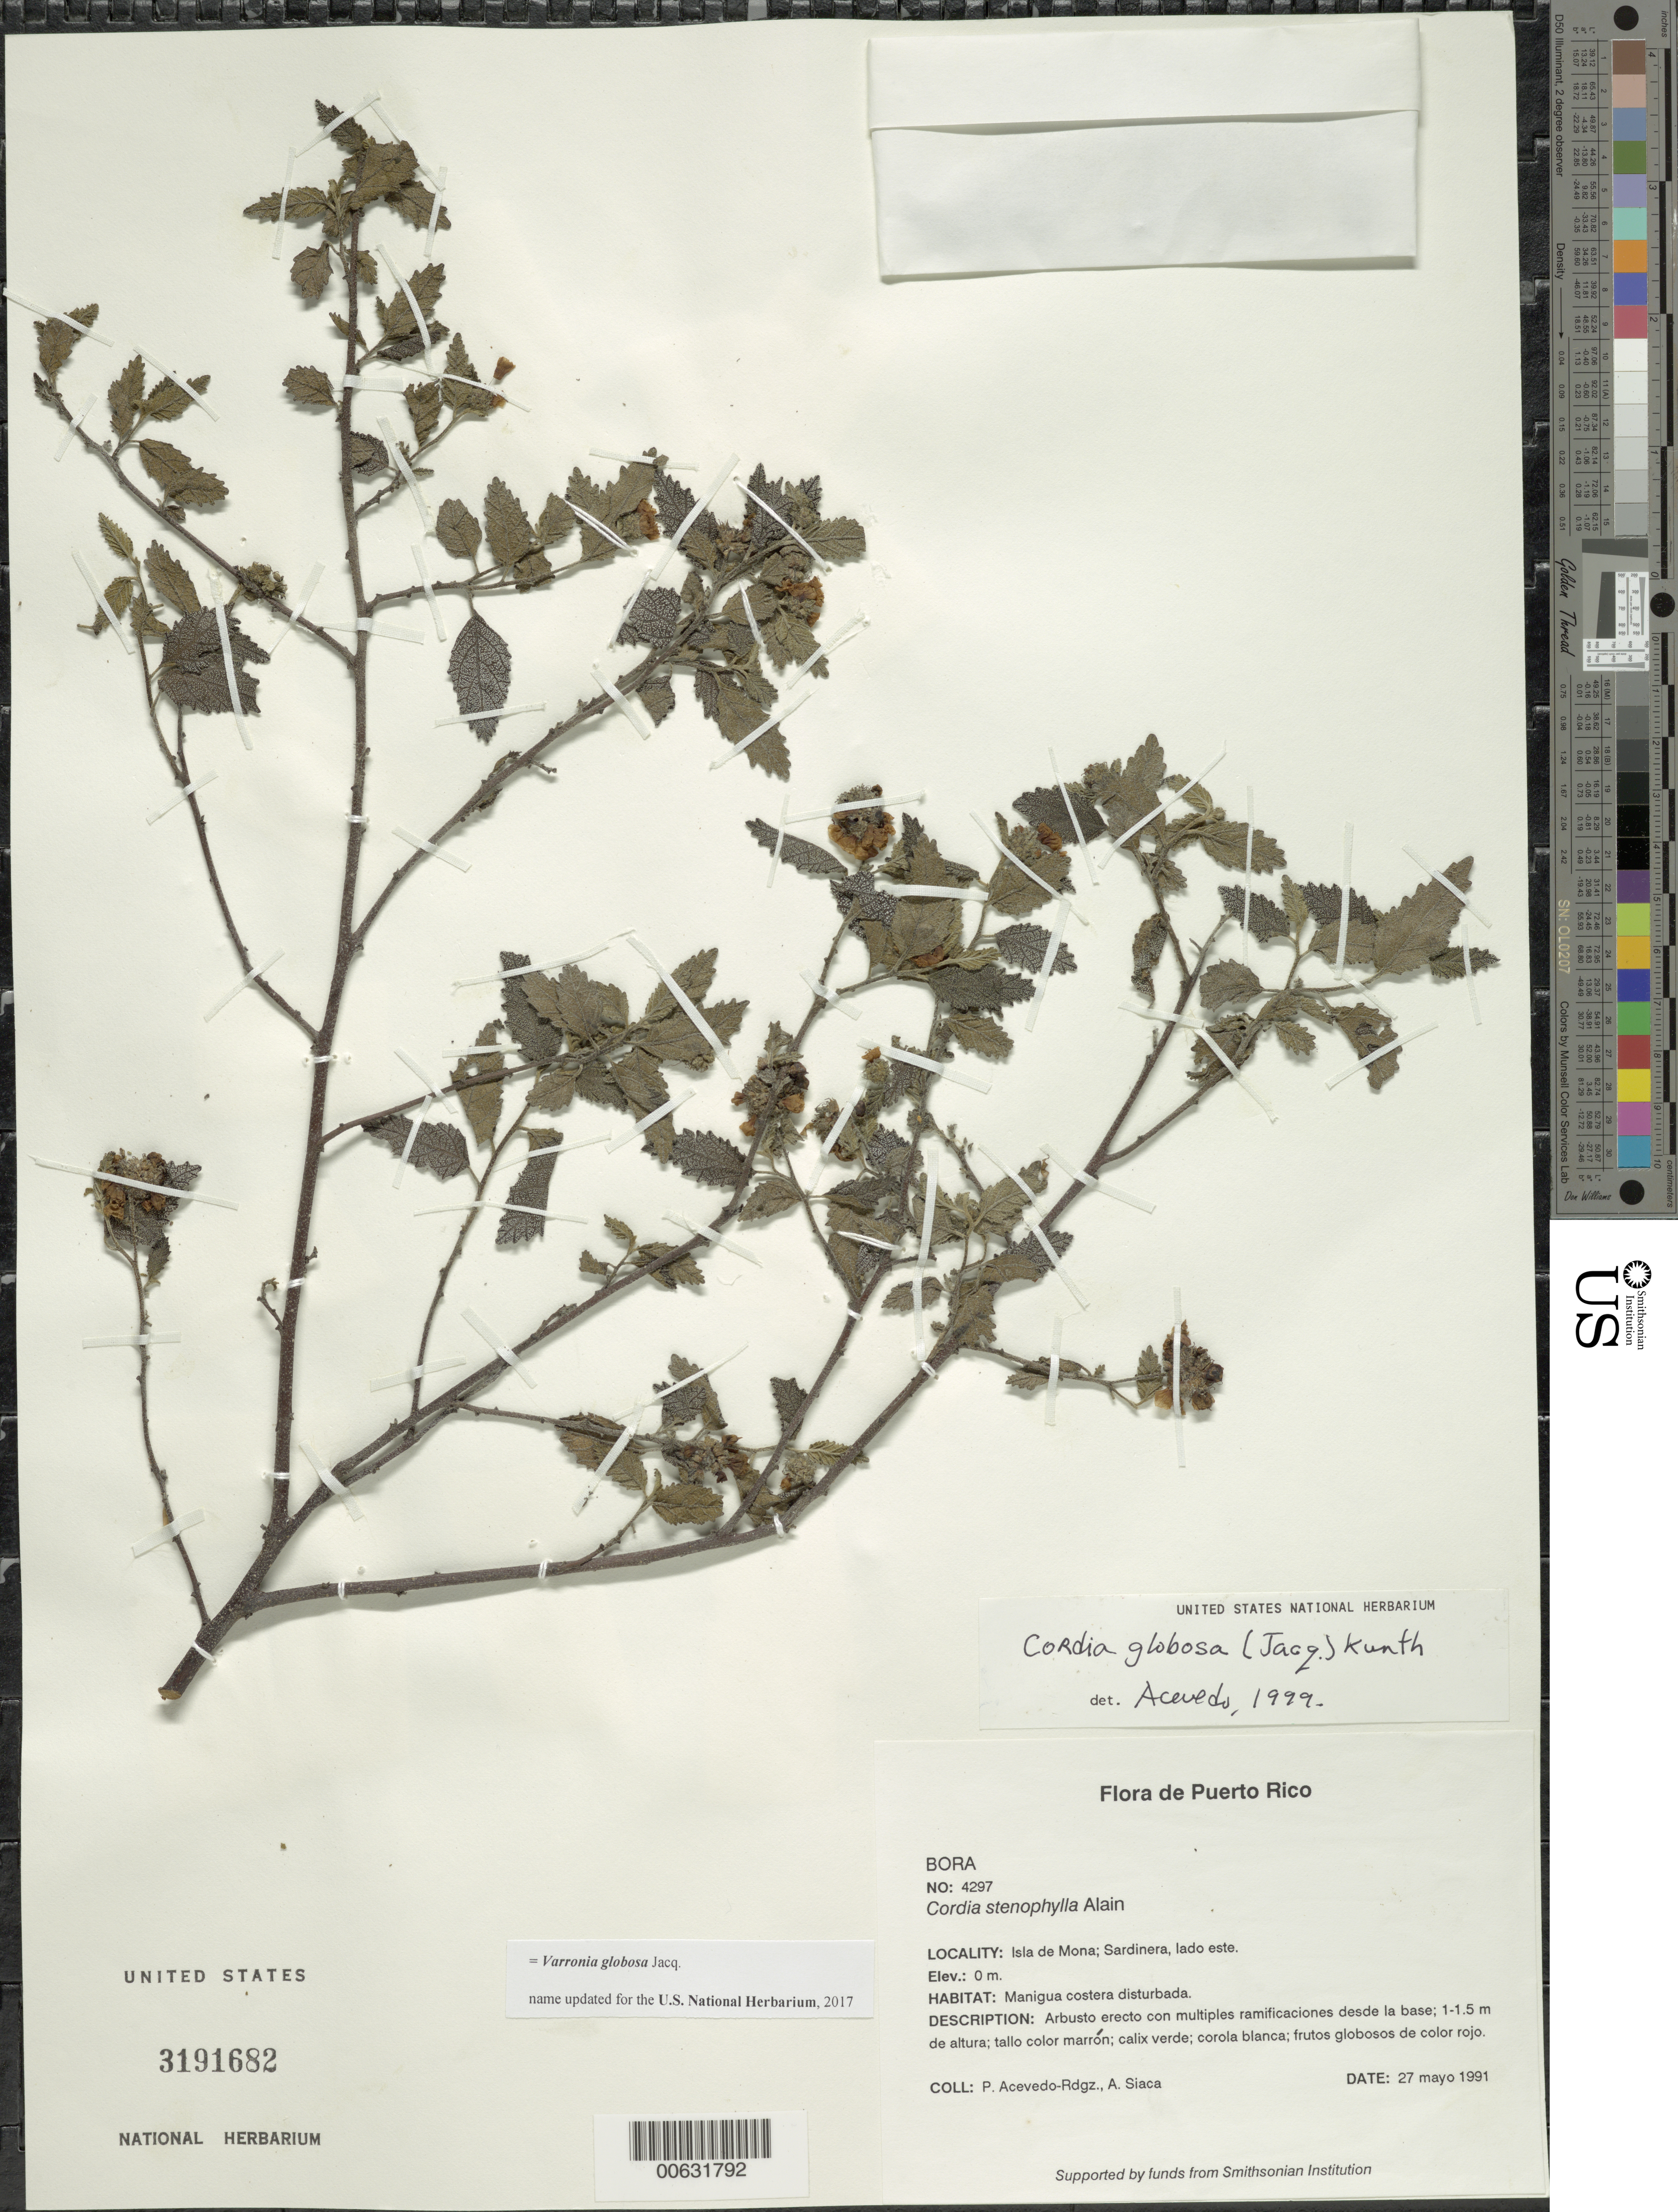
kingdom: Plantae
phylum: Tracheophyta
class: Magnoliopsida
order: Boraginales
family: Cordiaceae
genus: Cordia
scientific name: Cordia globosa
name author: (Jacq.) Kunth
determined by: Acevedo-Rodríguez, P., (BOT), Smithsonian Institution - National Museum of Natural History (UNITED STATES)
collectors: P. Acevedo-Rodr. & A. Siaca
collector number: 4297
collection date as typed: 27 May 1991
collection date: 1991-05-27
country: Puerto Rico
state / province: Mayaguëz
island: Mona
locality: Isla de Mona; Sardinera, lado este.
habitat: Manigua costera disturbada.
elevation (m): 0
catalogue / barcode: US 3191682